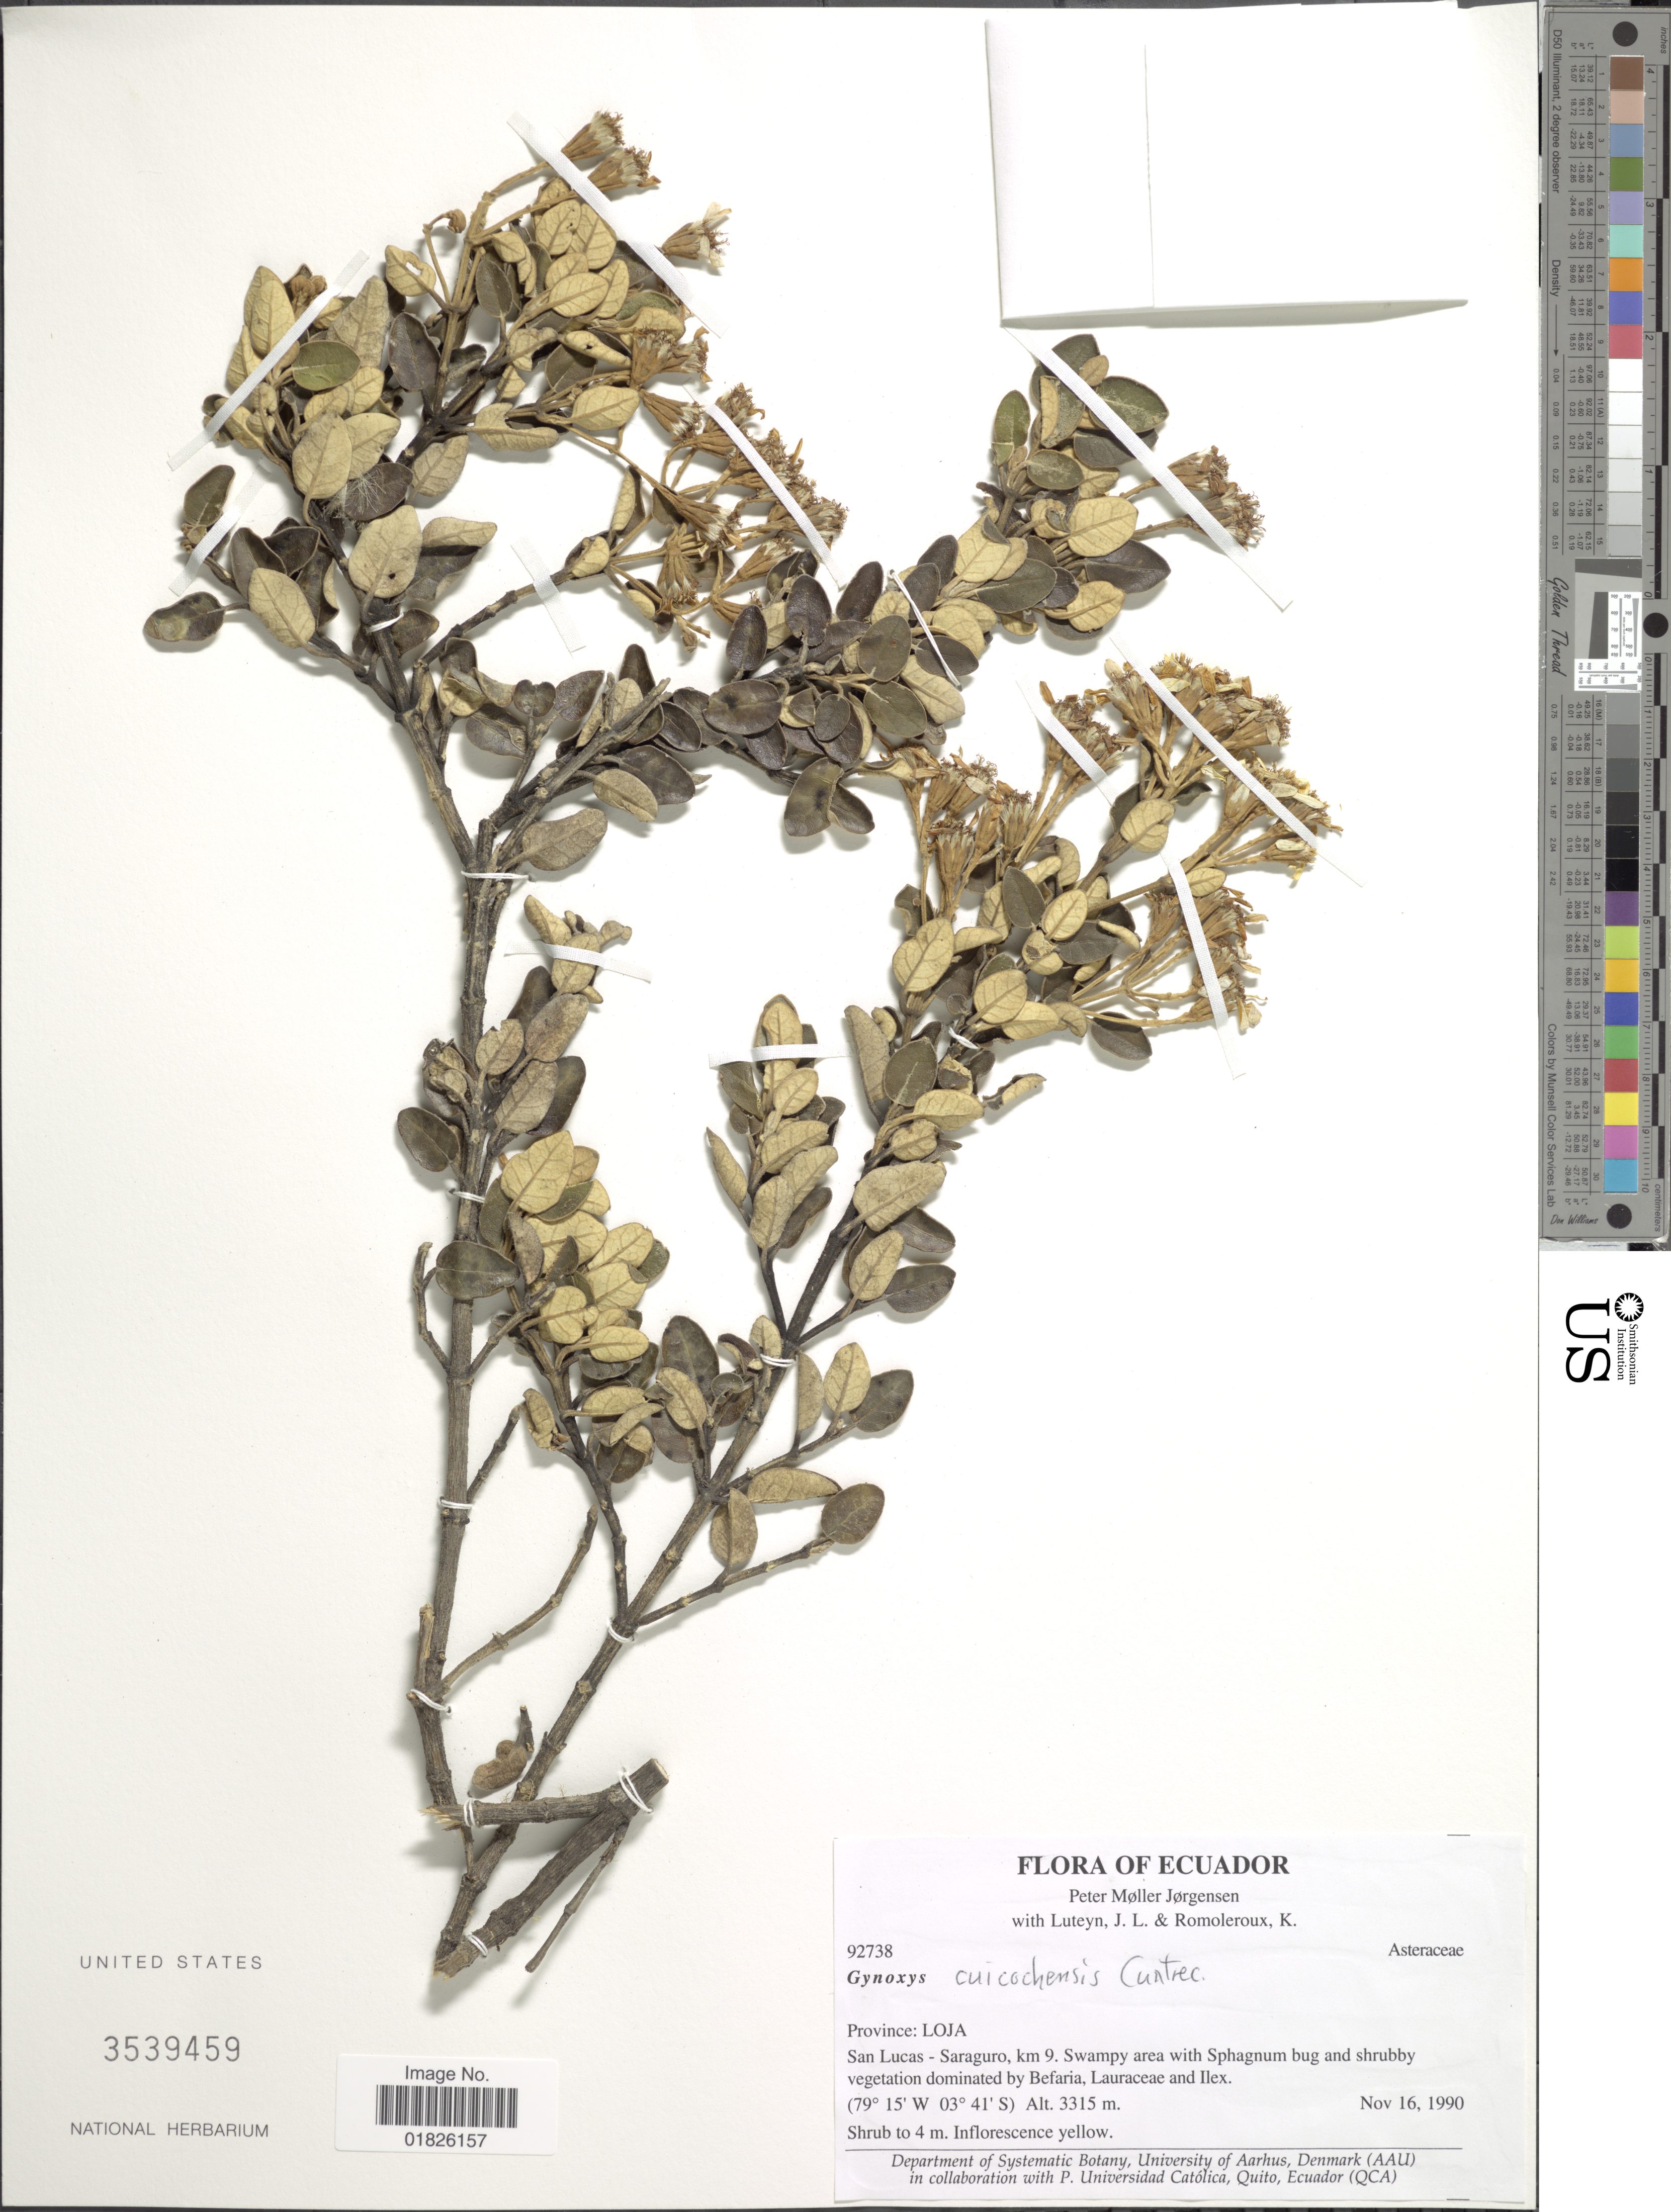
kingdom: Plantae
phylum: Tracheophyta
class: Magnoliopsida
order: Asterales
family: Asteraceae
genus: Gynoxys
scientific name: Gynoxys cuicochensis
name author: Cuatrec.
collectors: P. M. Jørgensen, J. L. Luteyn & K. Romoleroux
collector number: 92738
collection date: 1990-11-16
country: Ecuador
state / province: Loja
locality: San Lucas-Saraguro, km 9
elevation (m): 3315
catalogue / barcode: US 3539459